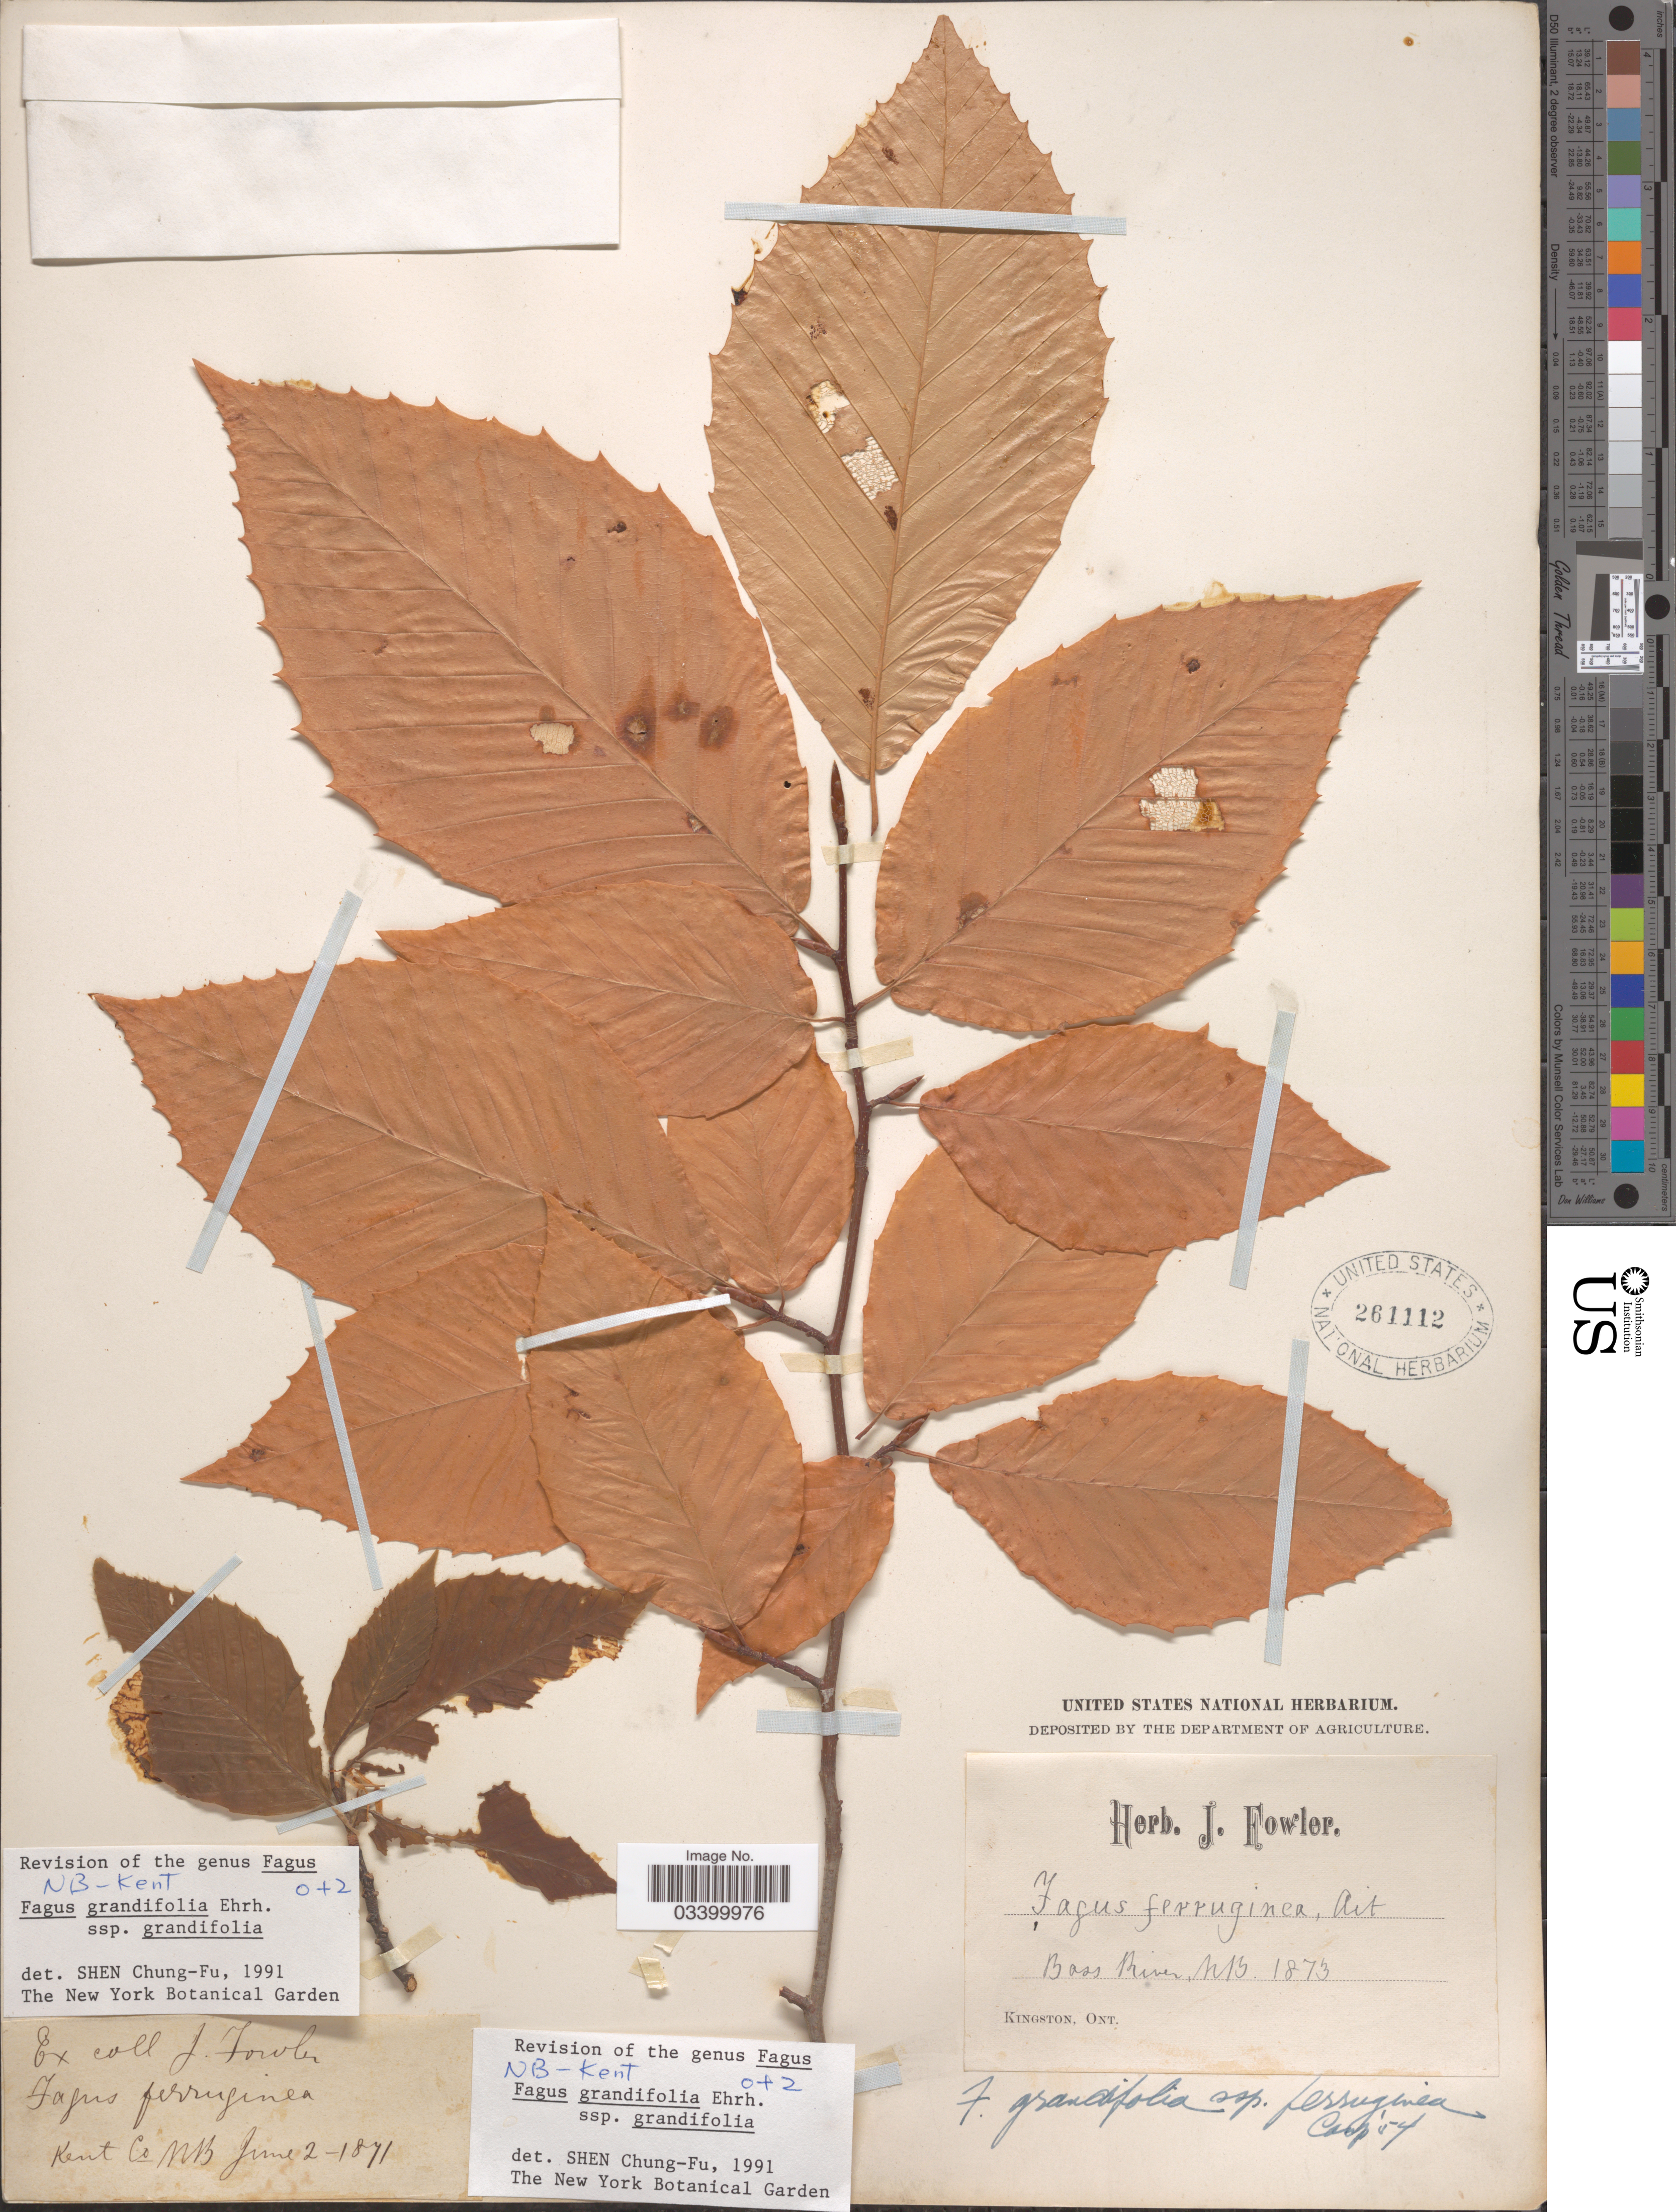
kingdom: Plantae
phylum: Tracheophyta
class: Magnoliopsida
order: Fagales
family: Fagaceae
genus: Fagus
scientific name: Fagus grandifolia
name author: Ehrh.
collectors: J. Fowler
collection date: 1871-06-02/1873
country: Canada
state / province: New Brunswick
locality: Kent Co. Bass River.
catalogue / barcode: US 261112